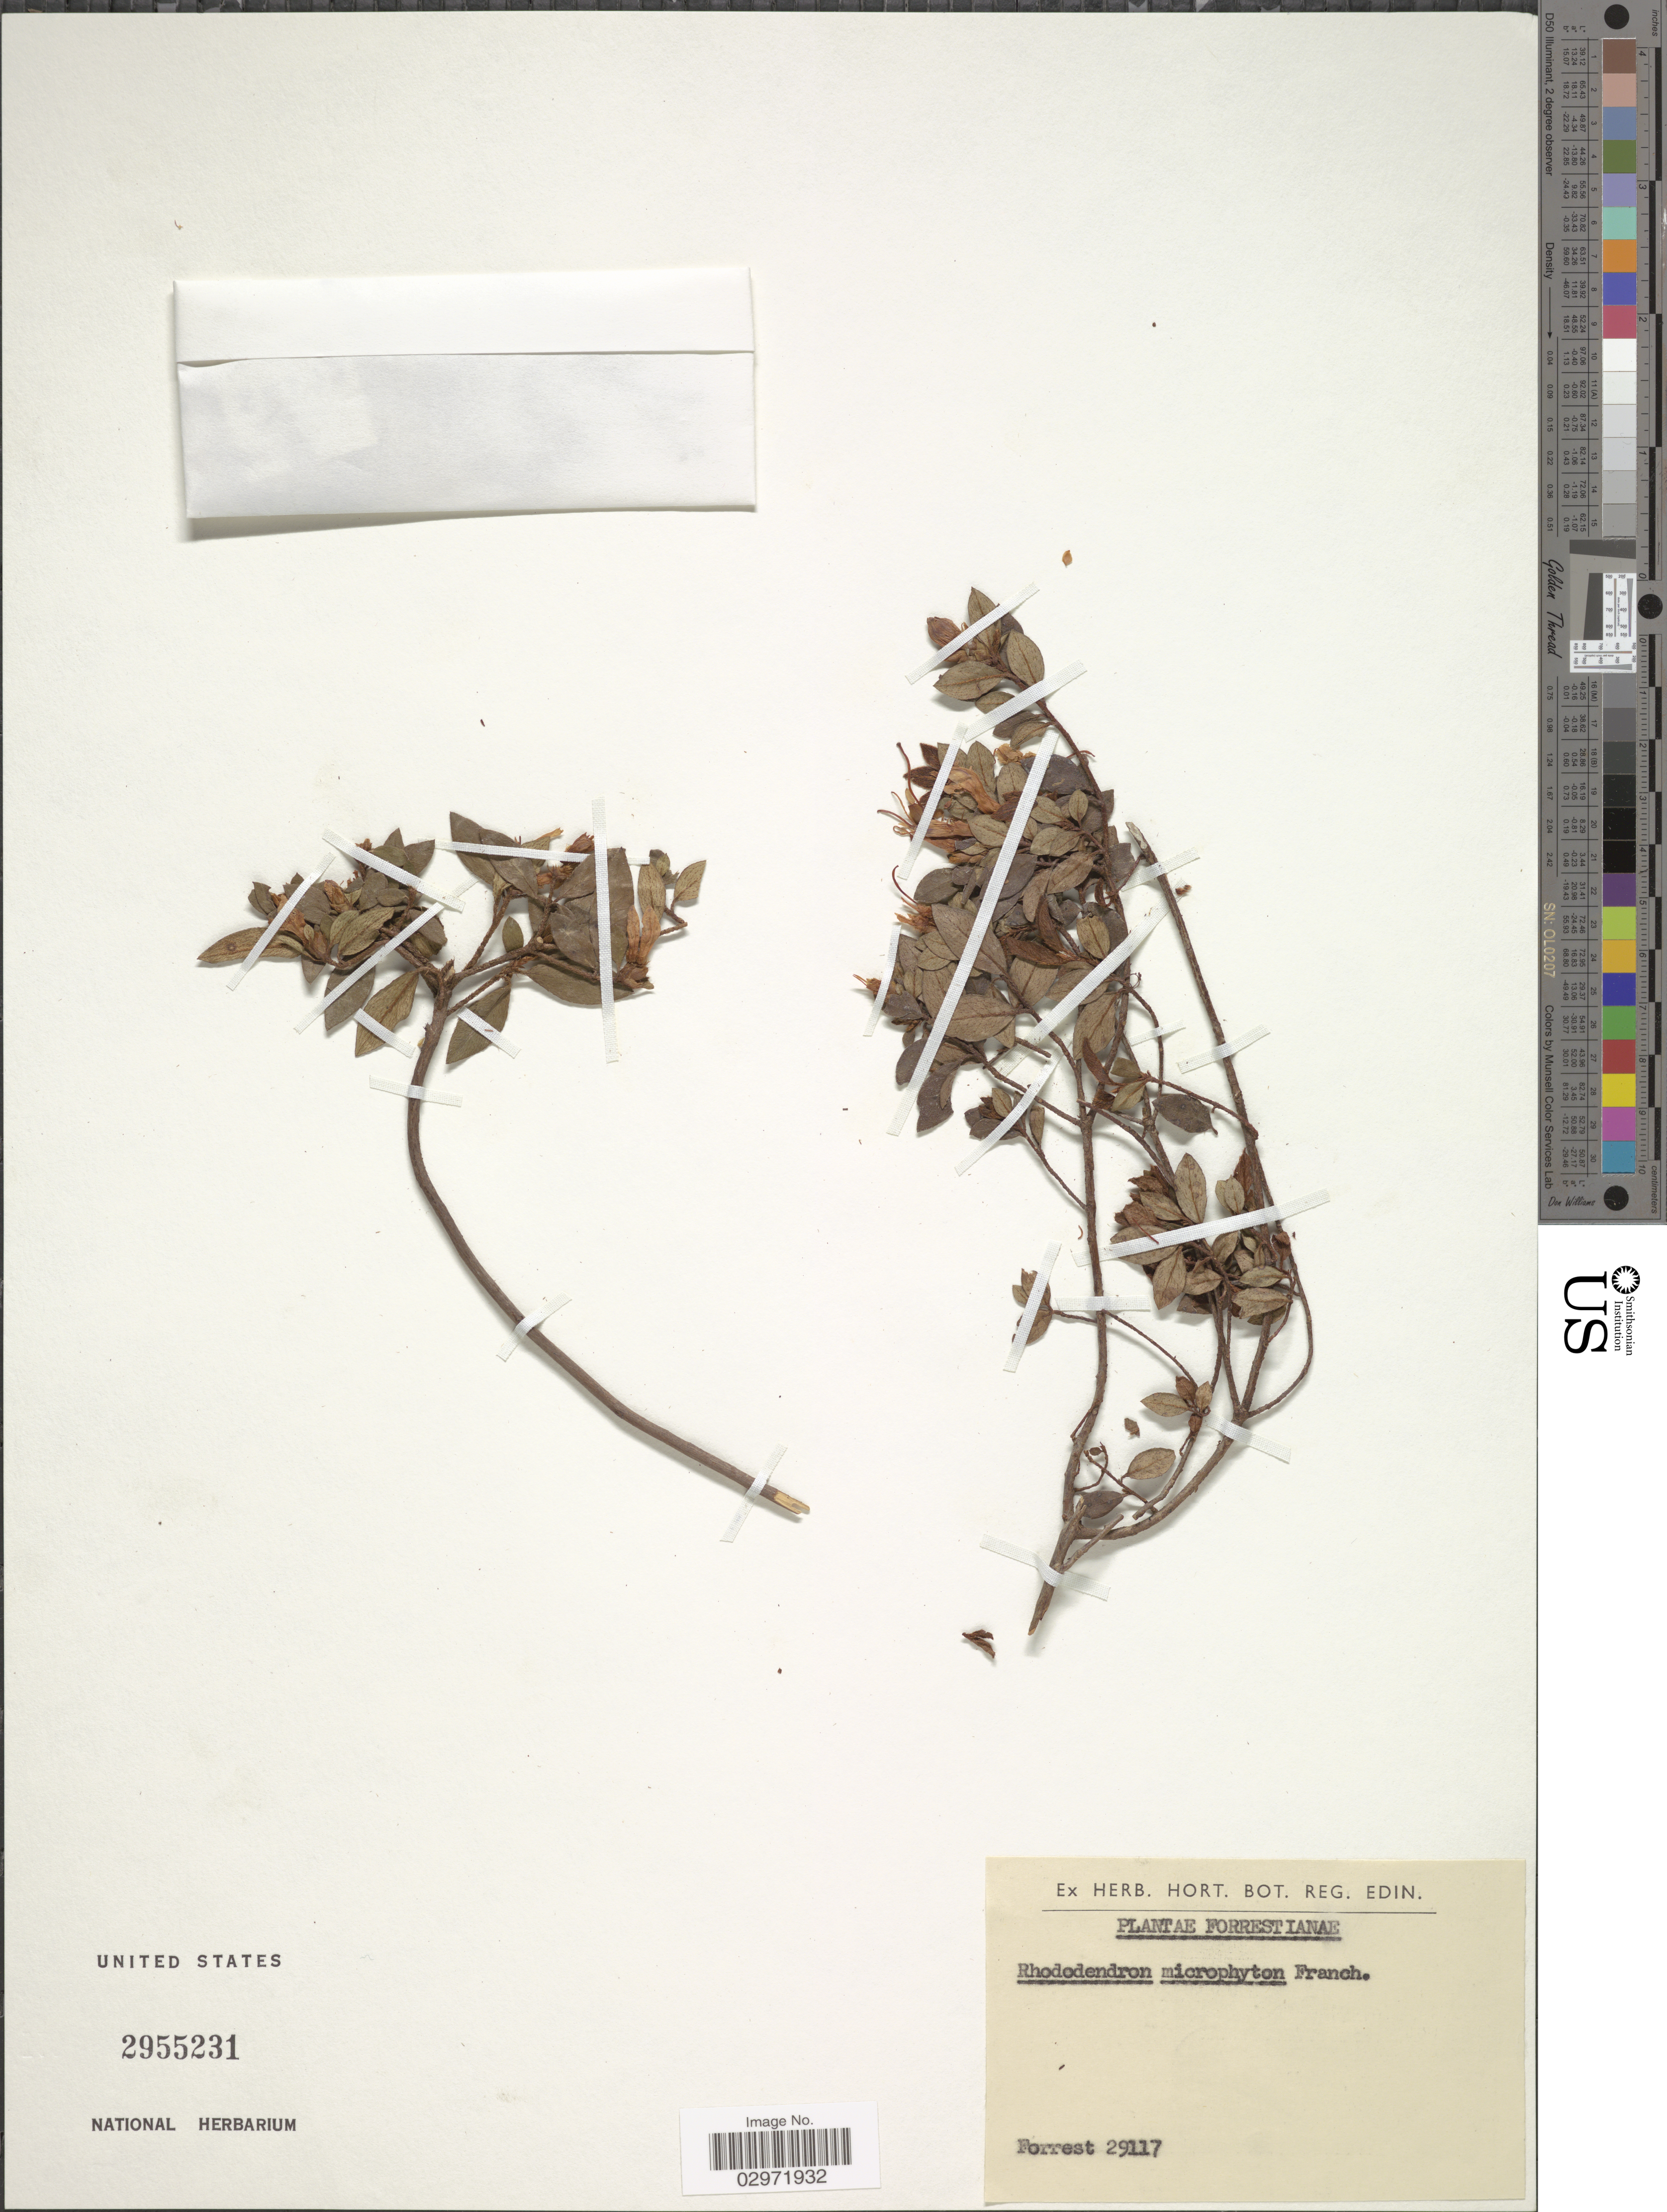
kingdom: Plantae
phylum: Tracheophyta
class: Magnoliopsida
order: Ericales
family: Ericaceae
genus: Rhododendron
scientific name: Rhododendron microphyton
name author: Franch.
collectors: -. Forrest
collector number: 29117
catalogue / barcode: US 2955231